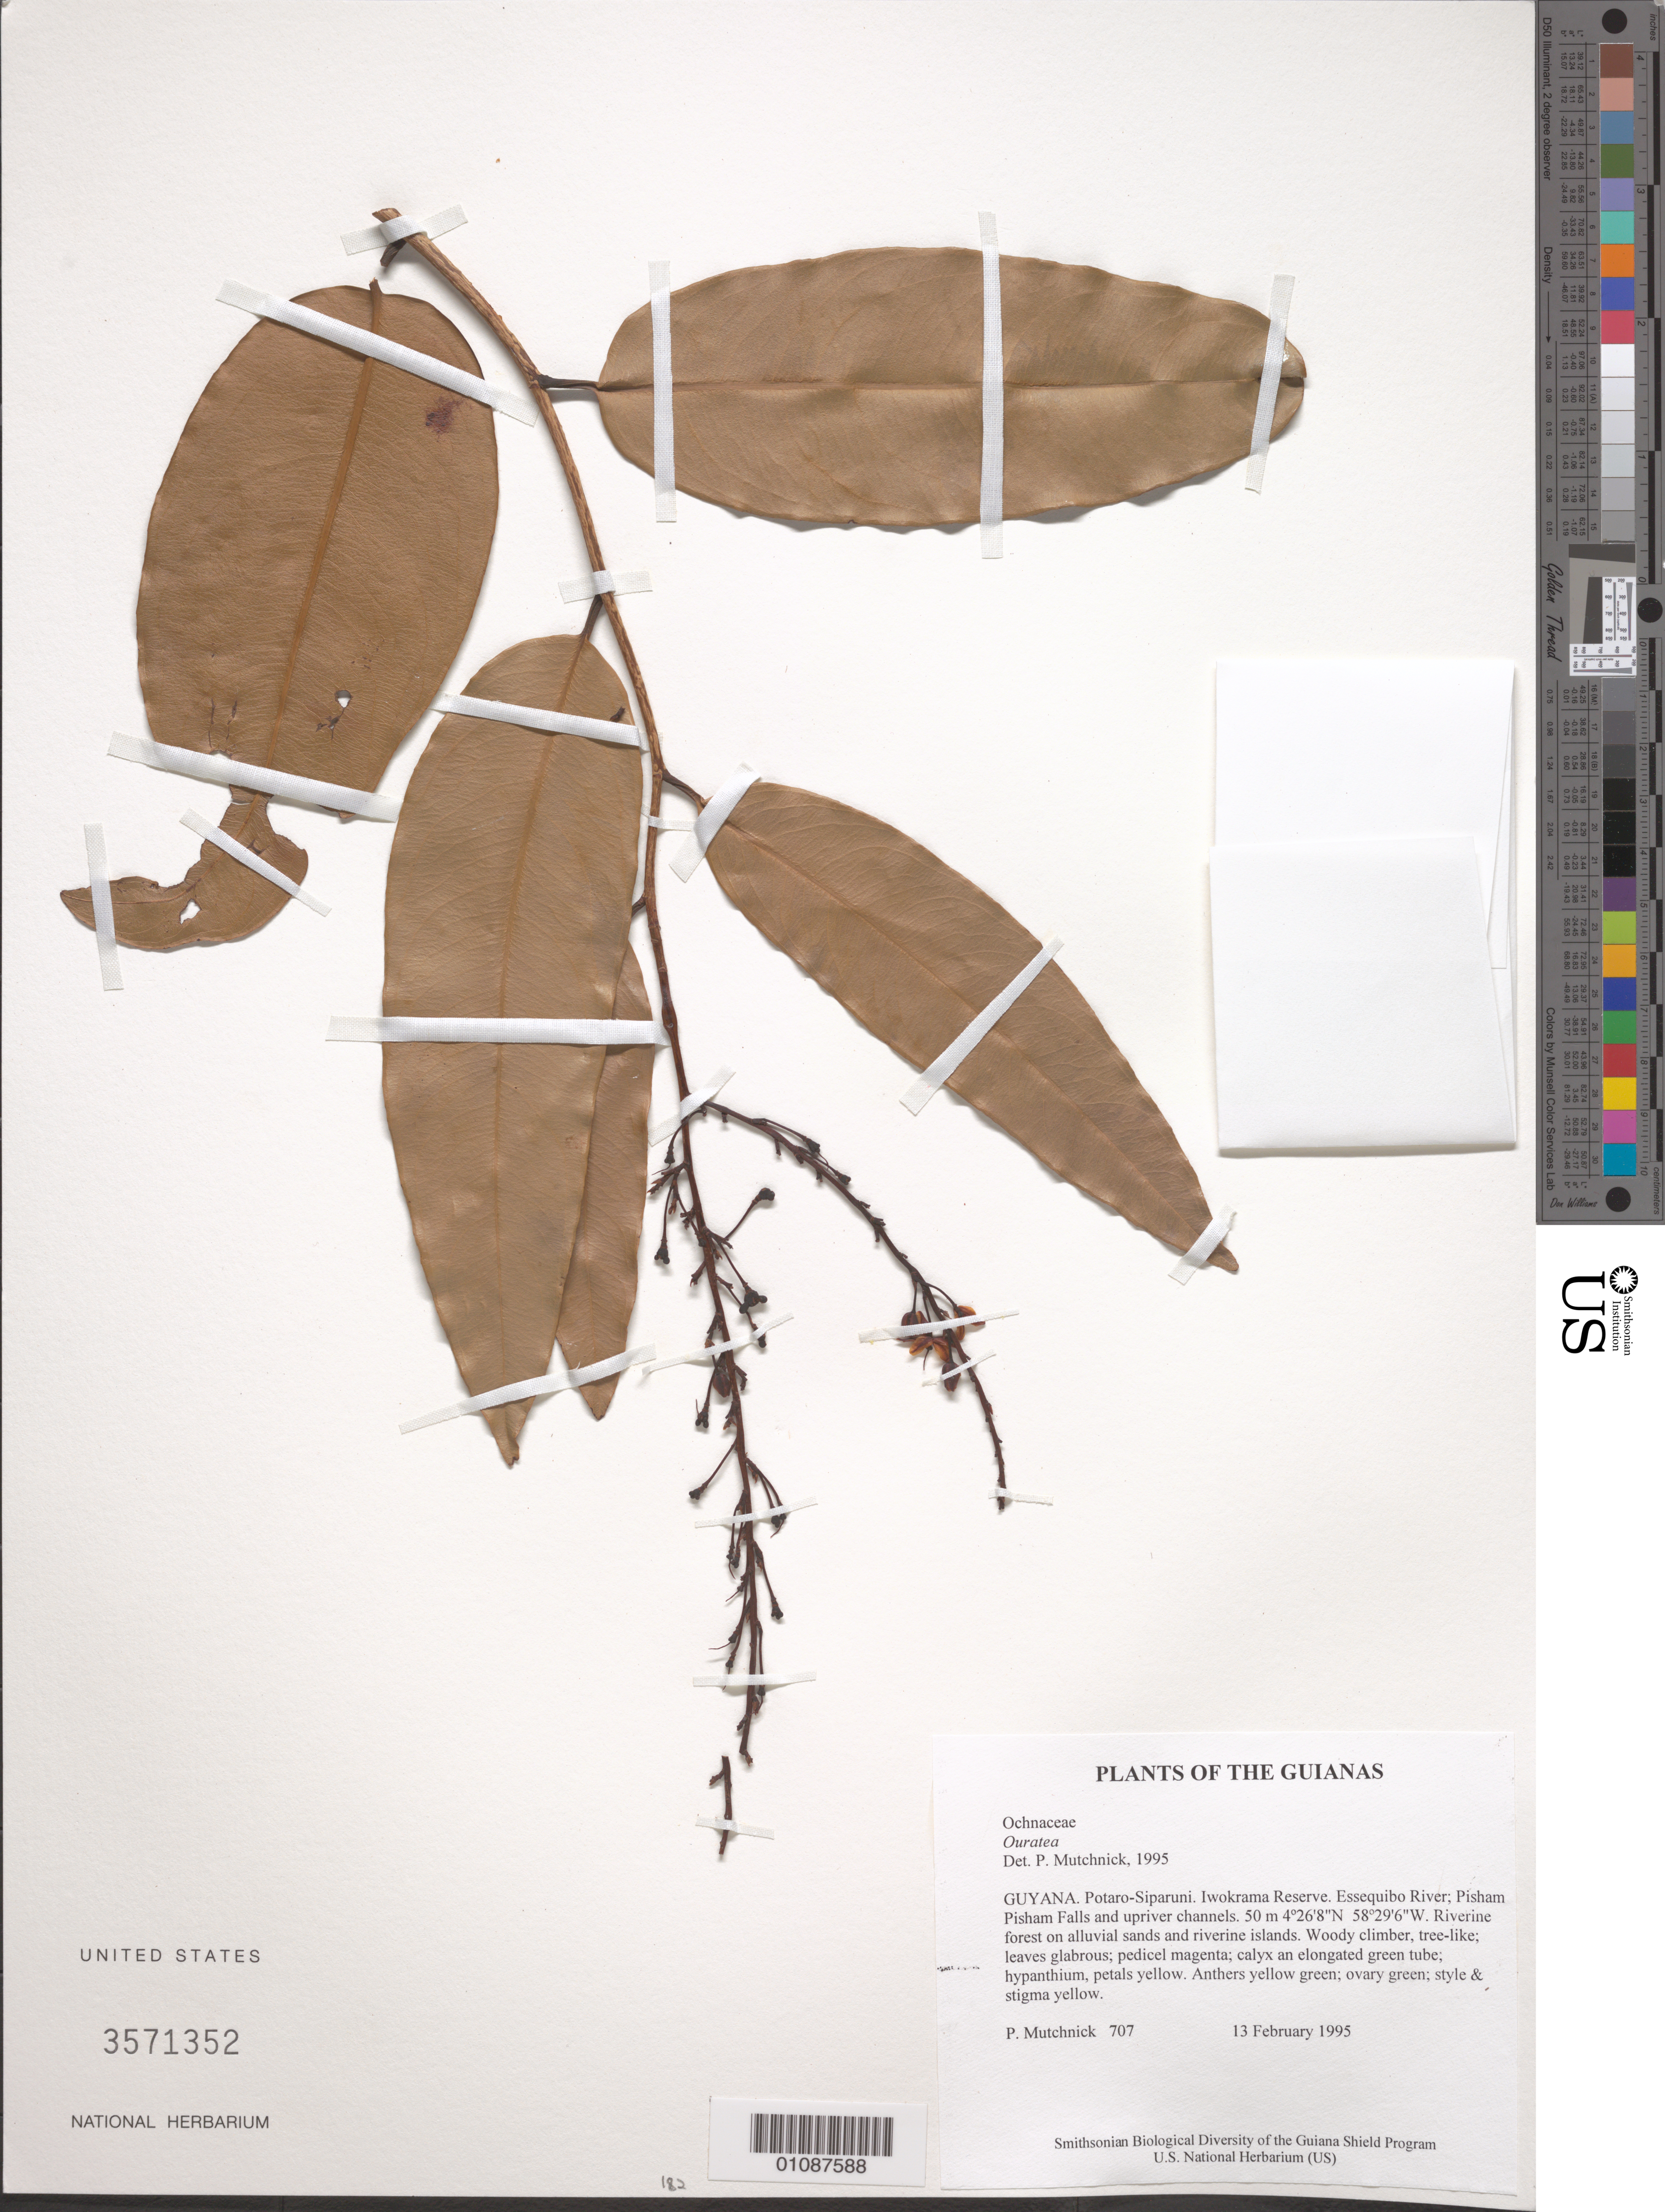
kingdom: Plantae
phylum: Tracheophyta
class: Magnoliopsida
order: Malpighiales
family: Ochnaceae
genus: Ouratea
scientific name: Ouratea sp.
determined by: Mutchnick, P.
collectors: P. Mutchnick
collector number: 707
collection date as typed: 13 February 1995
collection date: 1995-02-13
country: Guyana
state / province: Potaro-Siparuni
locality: Iwokrama Reserve. Essequibo River; Pisham Pisham Falls and upriver channels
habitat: Riverine forest on alluvial sands and riverine islands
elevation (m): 50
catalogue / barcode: US 3571352